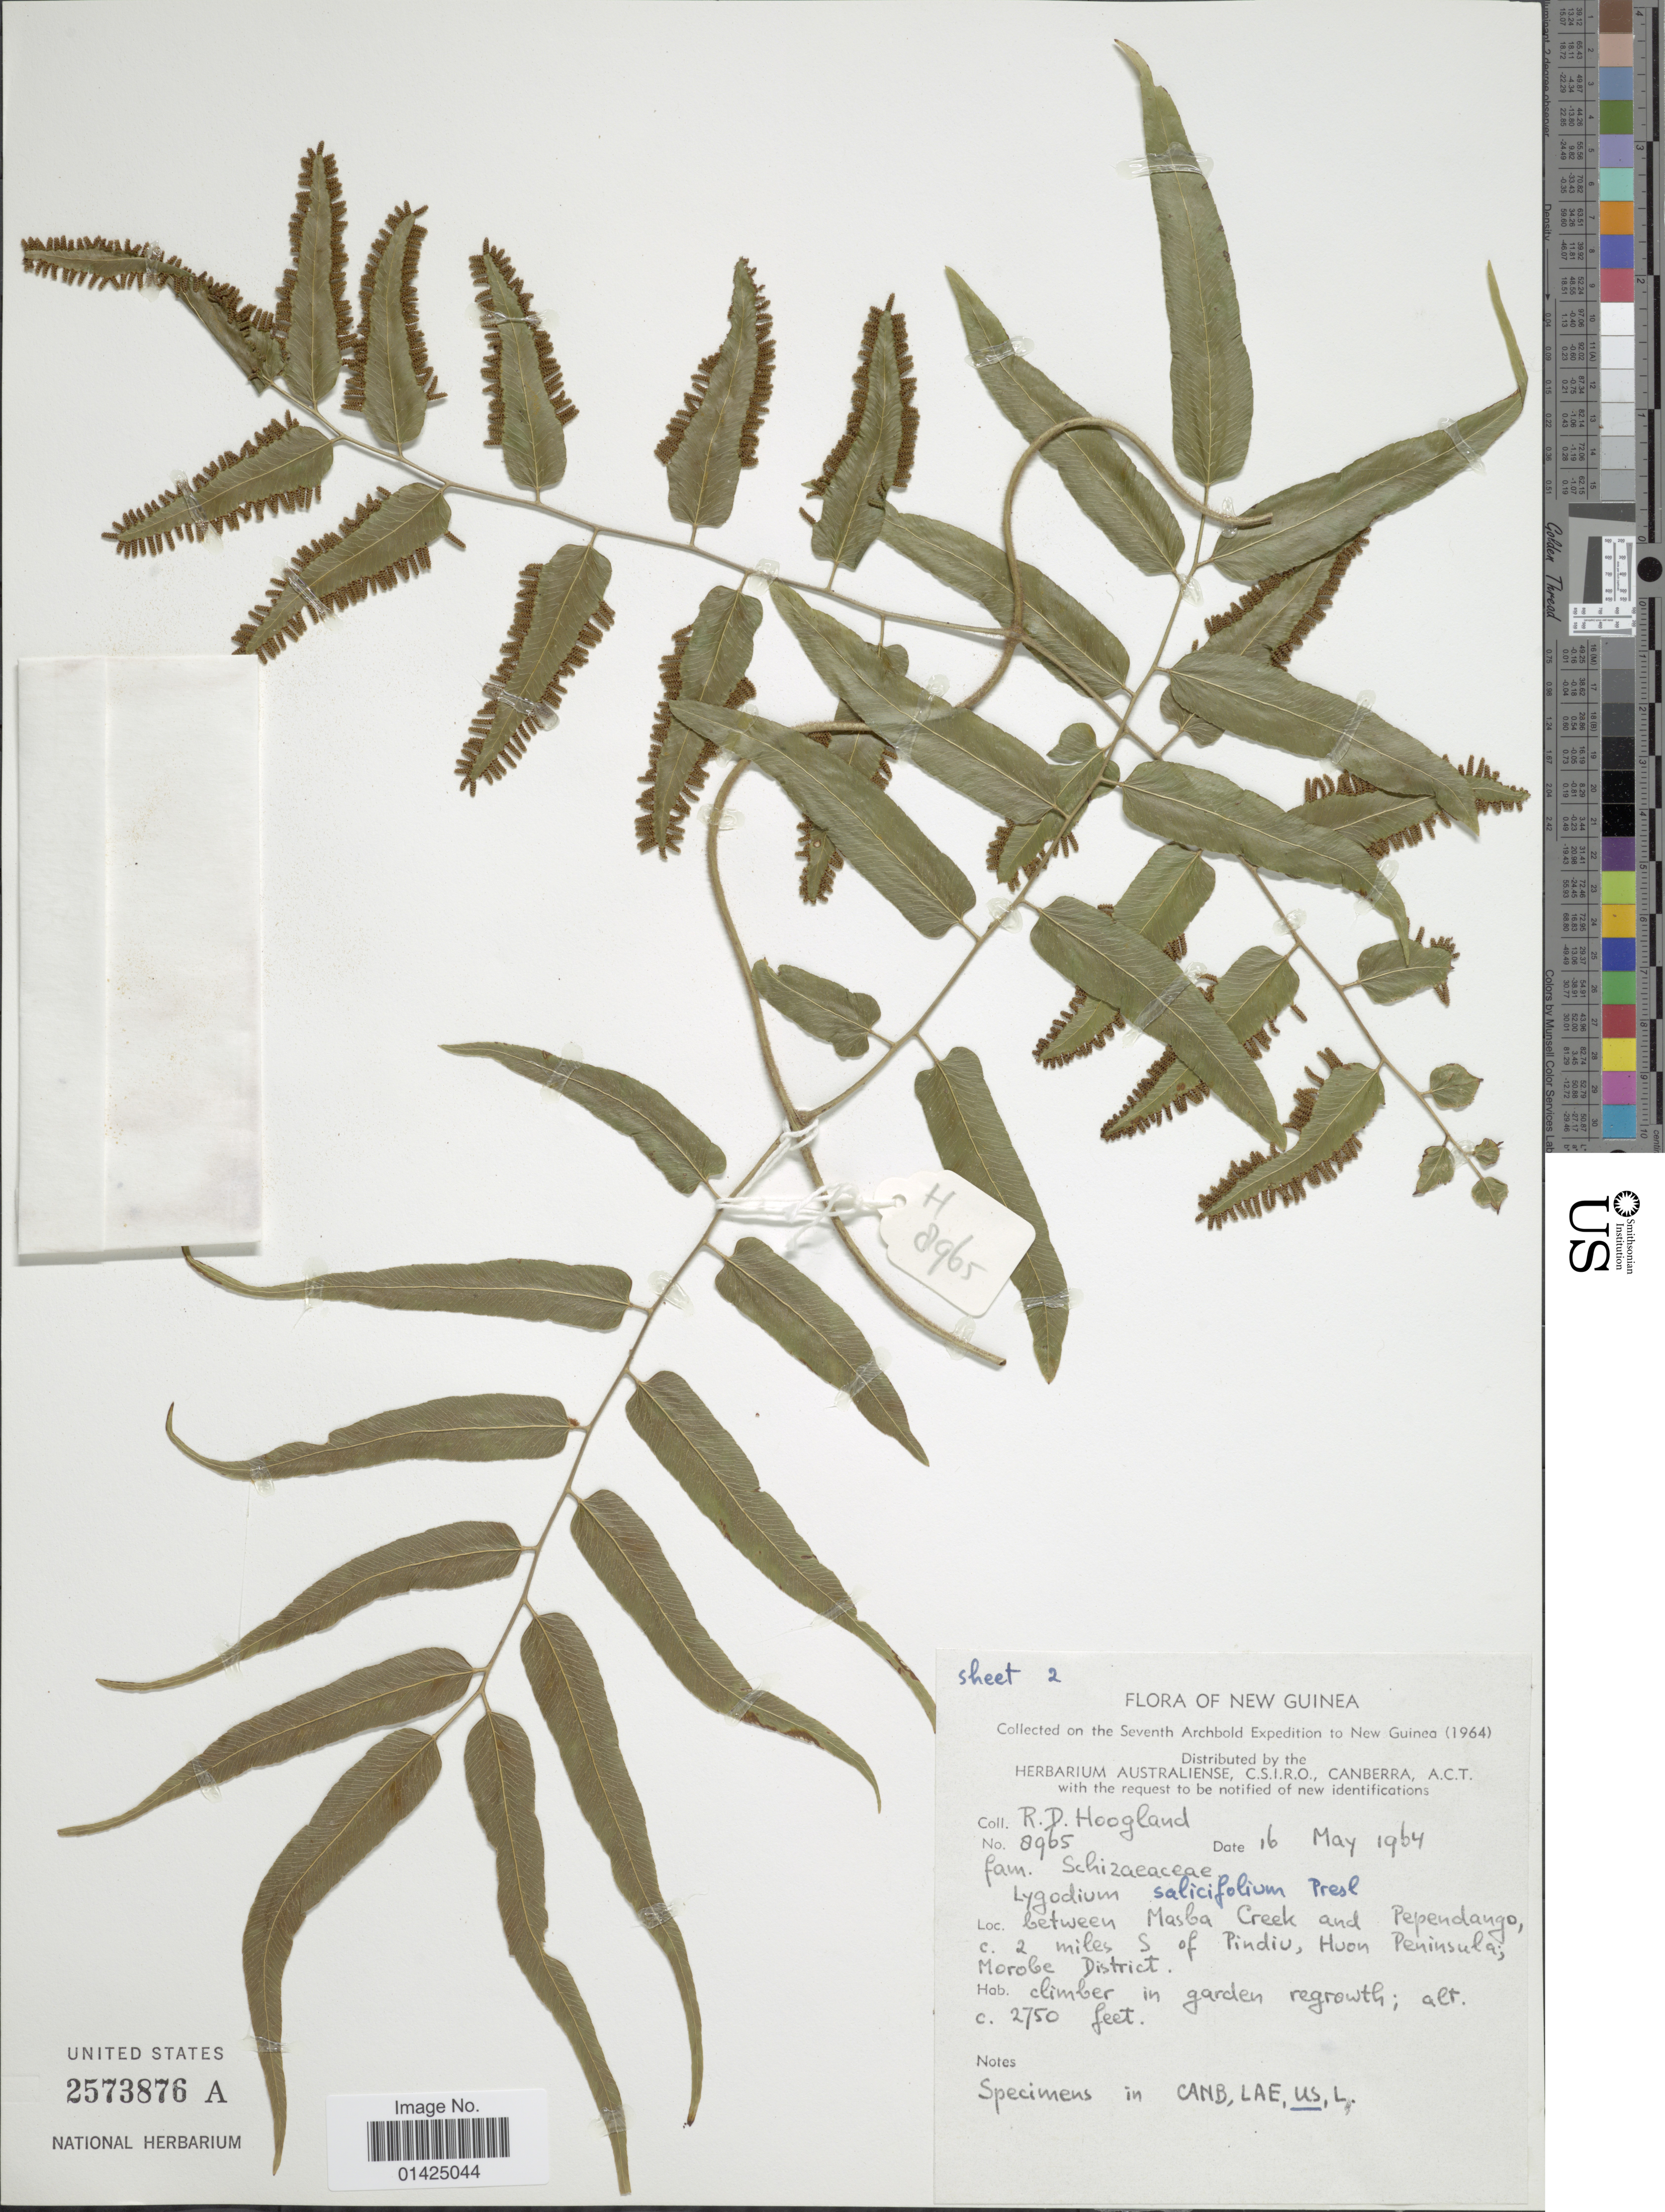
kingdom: Plantae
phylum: Tracheophyta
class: Polypodiopsida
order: Schizaeales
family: Lygodiaceae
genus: Lygodium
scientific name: Lygodium sailcifolium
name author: C. Presl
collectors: R. D. Hoogland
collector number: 8965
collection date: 1964-05-16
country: Papua New Guinea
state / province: Morobe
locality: Between Masba Creek and Pependangoc. 2 miles S of Piniu, Huon Penisula, Morobe District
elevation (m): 838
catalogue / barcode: US 2573876A